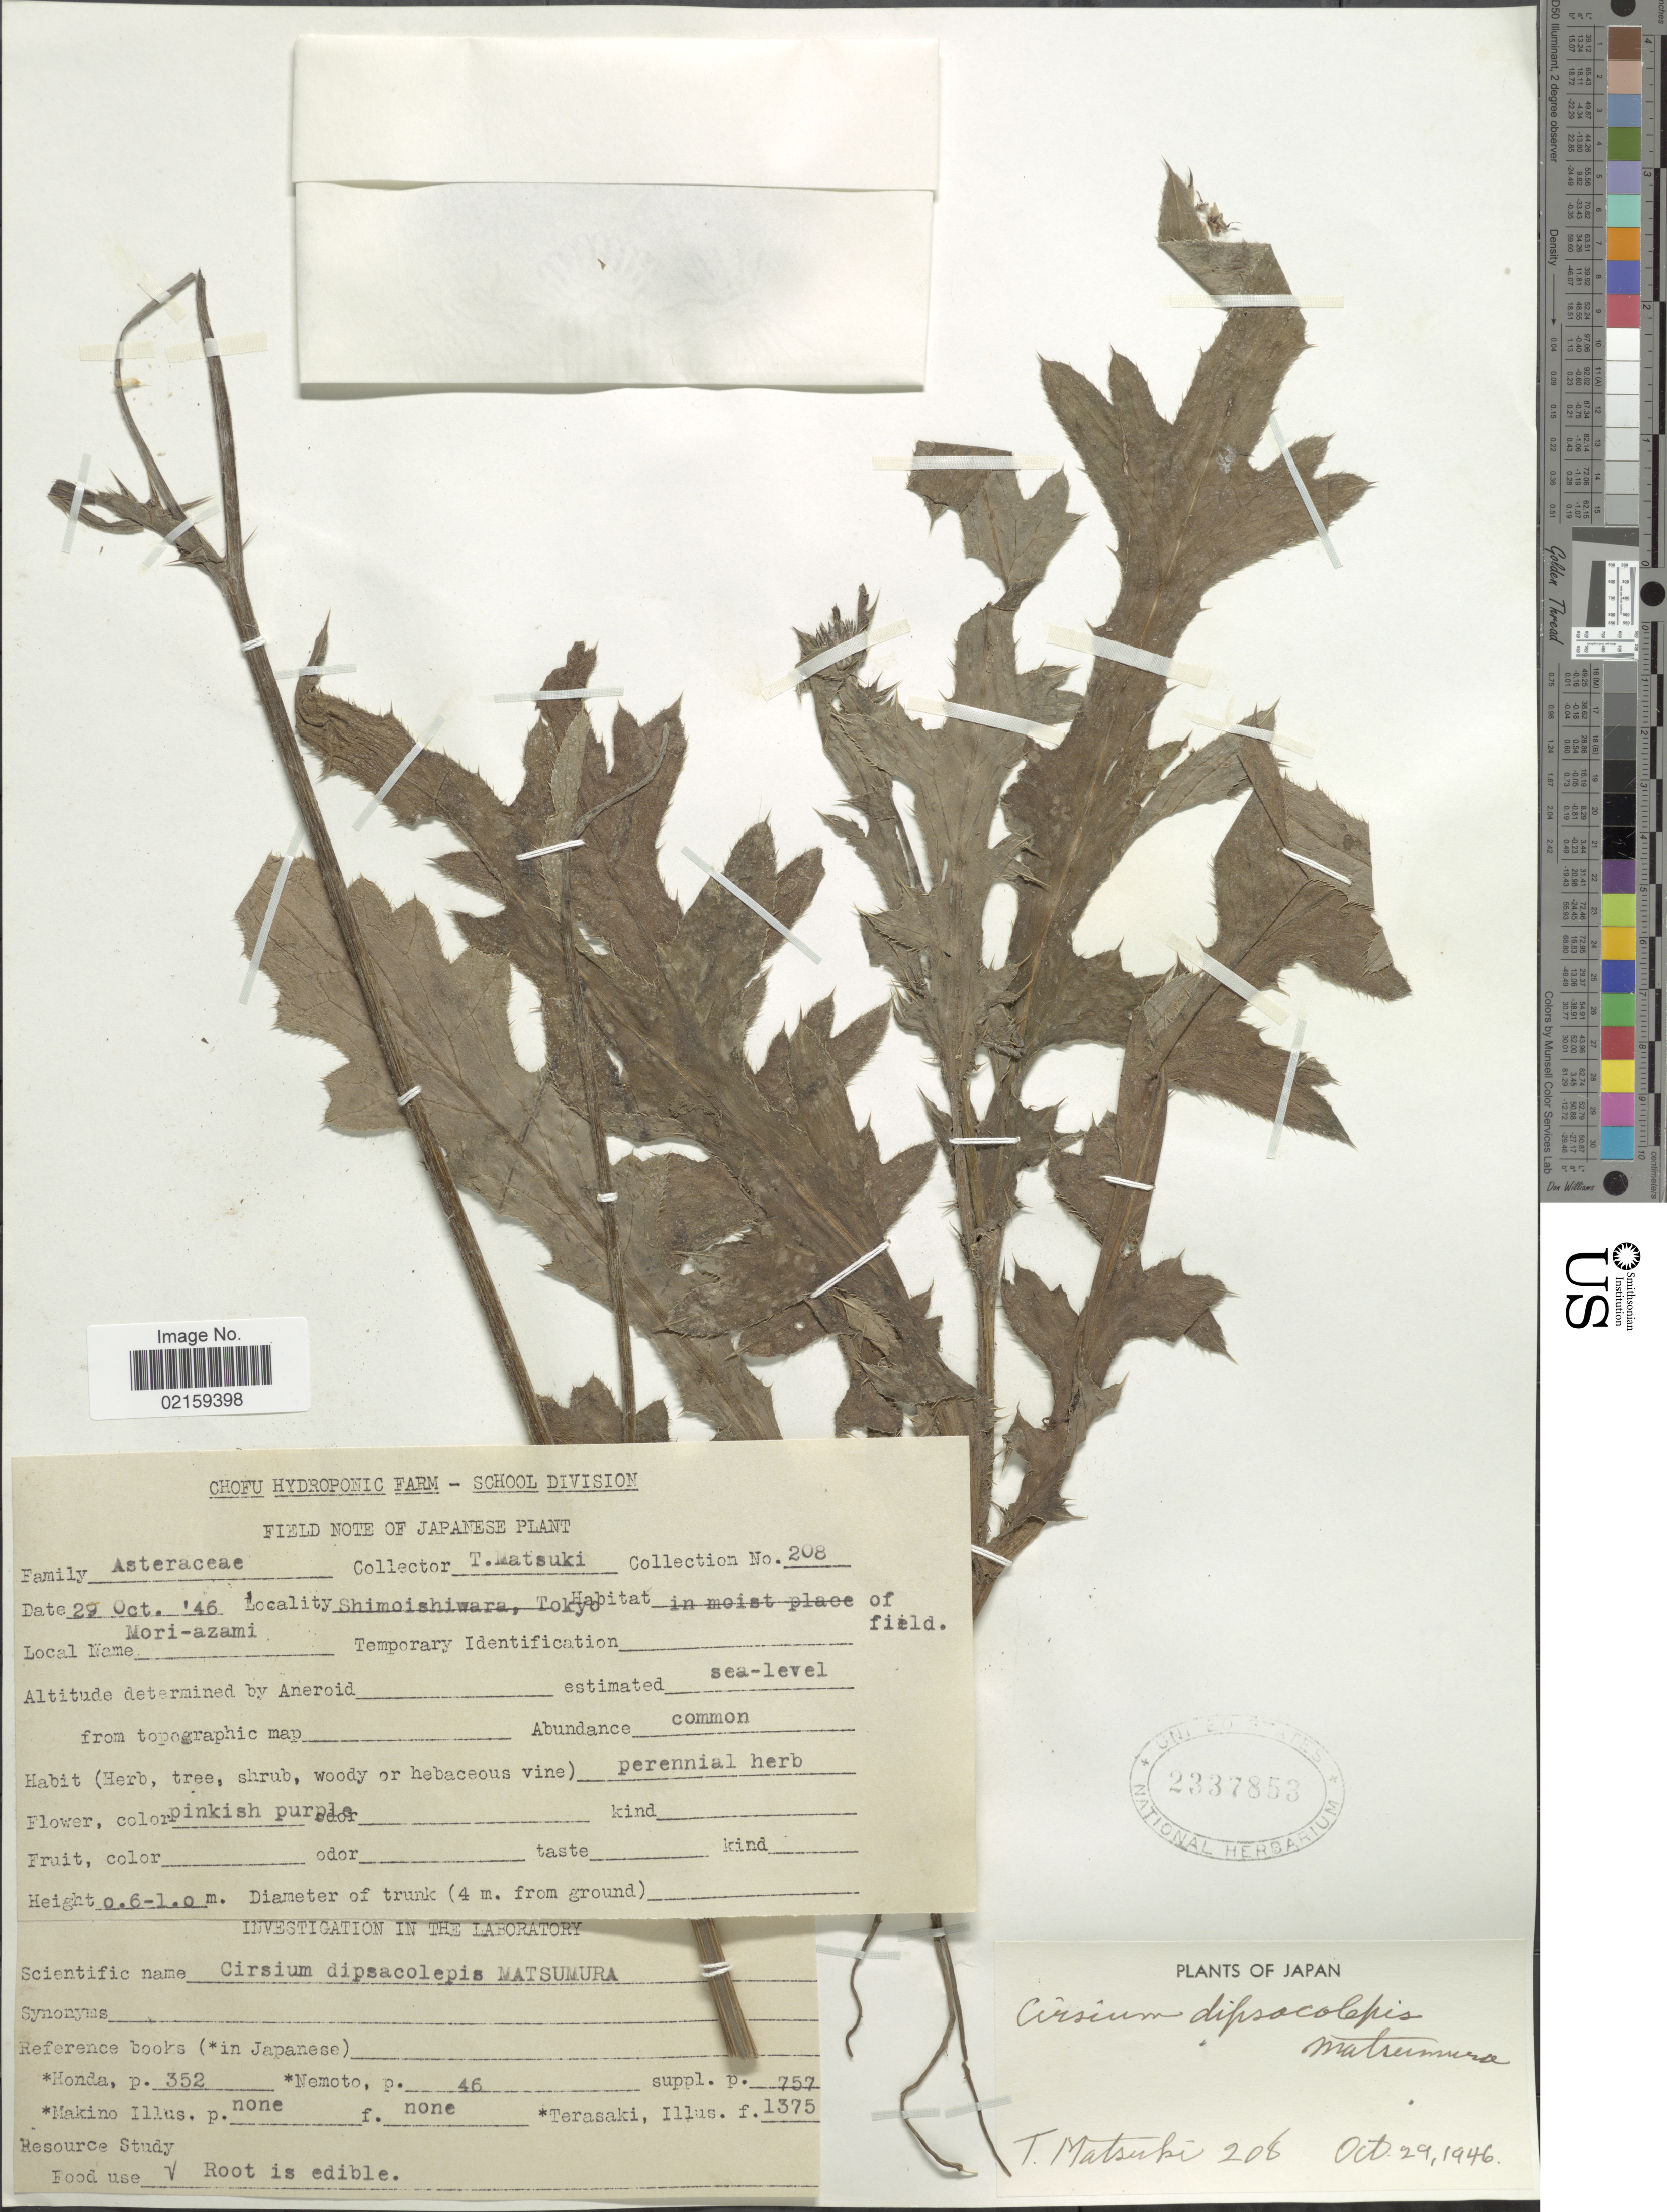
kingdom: Plantae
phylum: Tracheophyta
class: Magnoliopsida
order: Asterales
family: Asteraceae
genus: Cirsium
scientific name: Cirsium dipsacolepis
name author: (Maxim.) Matsum.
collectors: T. Matsuki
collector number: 208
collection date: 1946-10-29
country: Japan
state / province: Tokyo, Federal City of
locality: Shimoishiwara, Tokyo.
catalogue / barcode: US 2337853